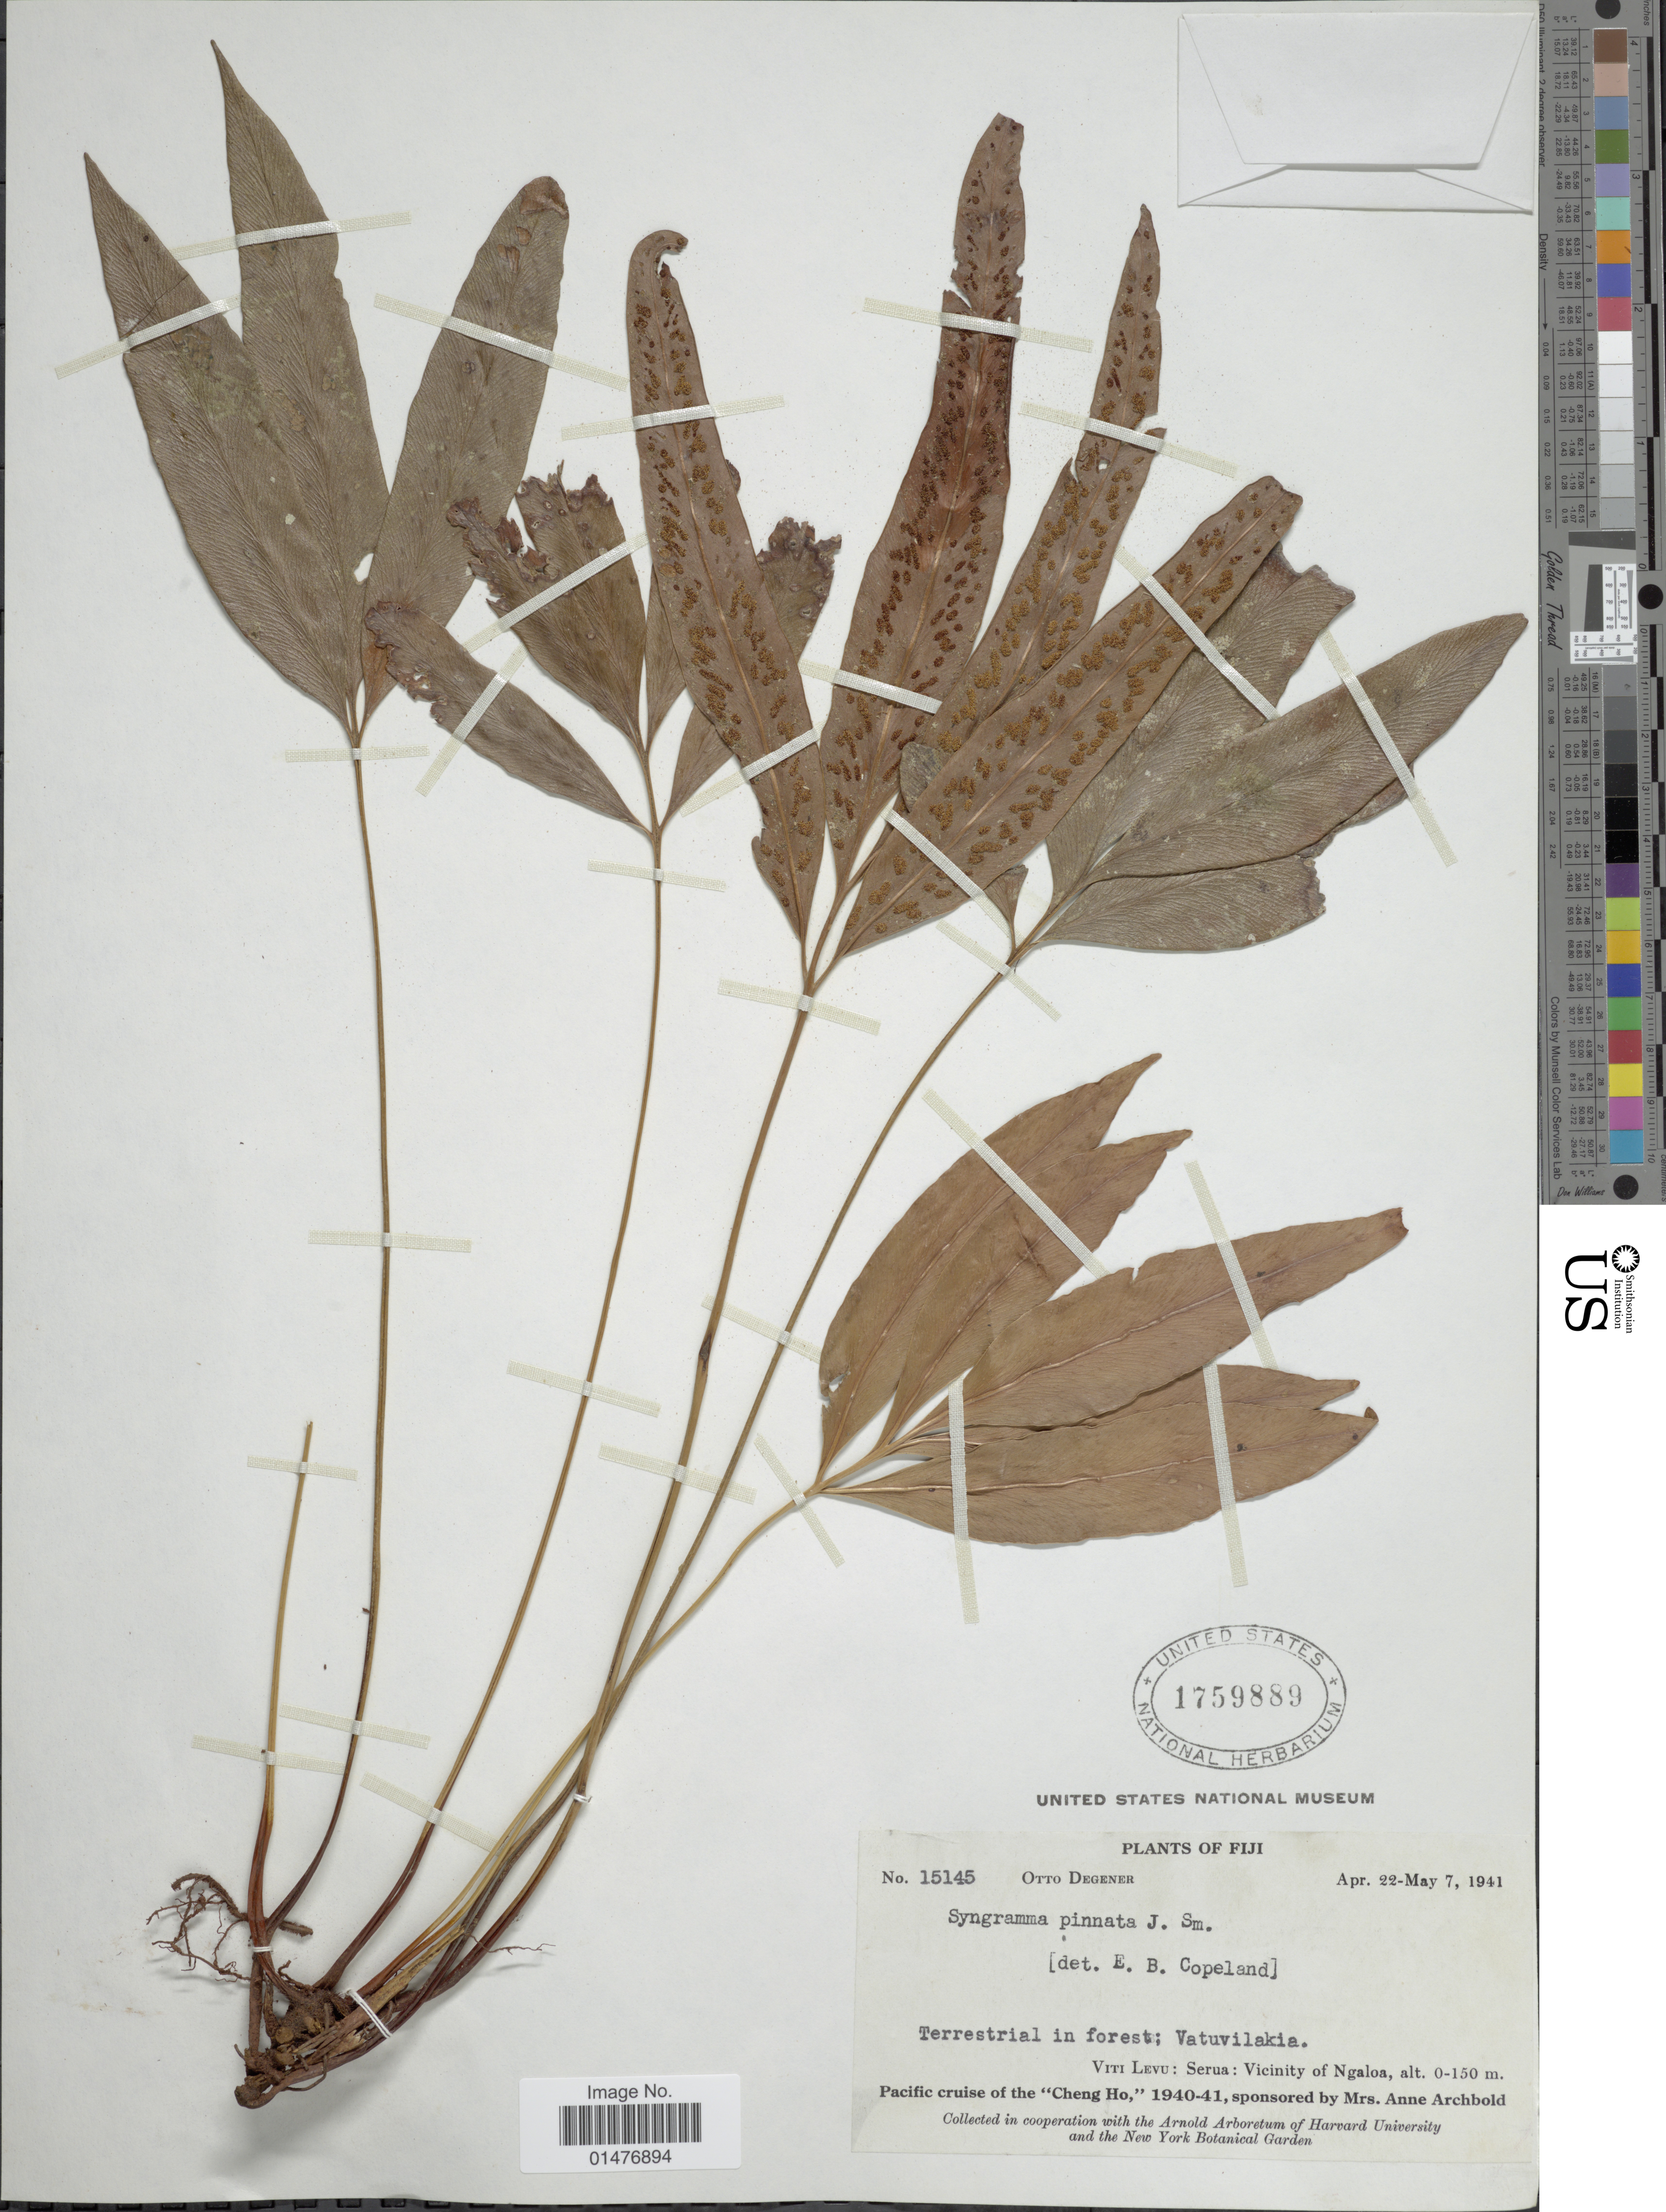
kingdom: Plantae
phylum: Tracheophyta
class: Polypodiopsida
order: Polypodiales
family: Pteridaceae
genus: Taenitis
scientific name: Taenitis pinnata var. brachysora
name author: (Baker) Holttum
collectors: O. Degener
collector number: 15145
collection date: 1941-04-22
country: Fiji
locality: Viti Levu: Serua: Vicinity of Ngaloa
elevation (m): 0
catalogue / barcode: US 1759889